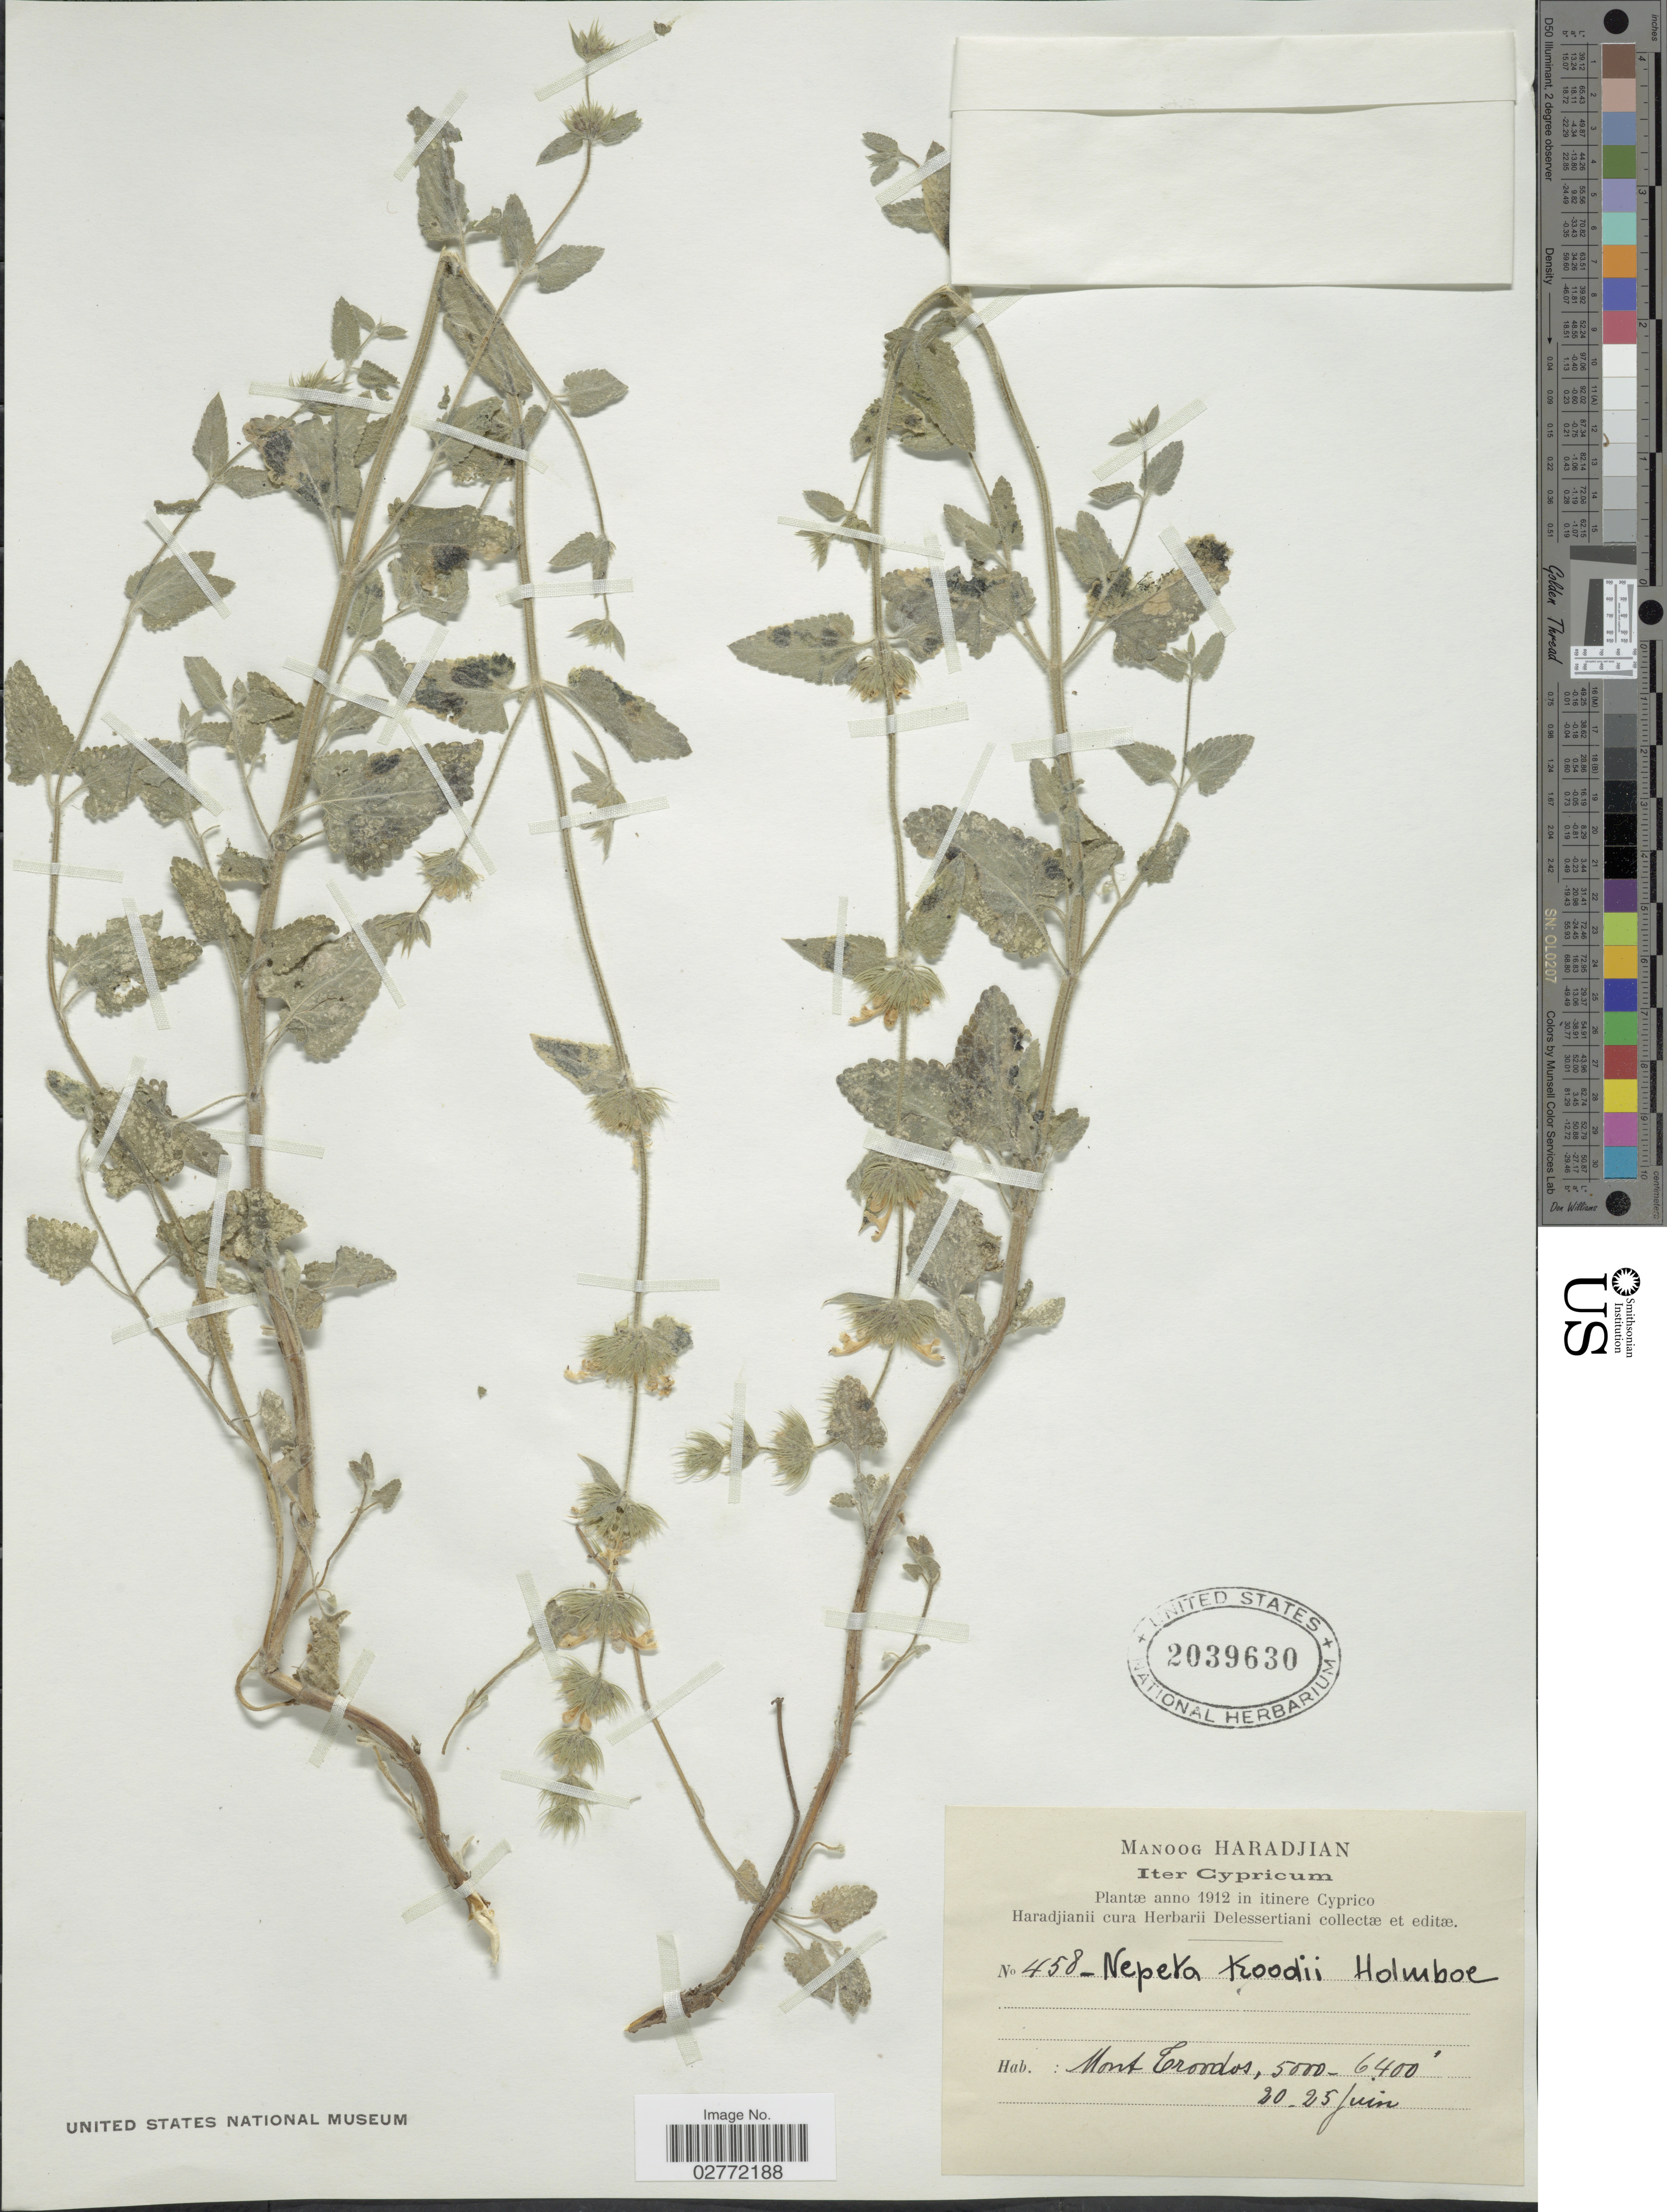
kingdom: Plantae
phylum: Tracheophyta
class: Magnoliopsida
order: Lamiales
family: Lamiaceae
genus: Nepeta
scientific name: Nepeta troodi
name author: Holmboe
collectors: M. Haradjian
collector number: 458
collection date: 1912-06-20/1912-06-25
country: Cyprus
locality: Mont Troondos.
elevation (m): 1524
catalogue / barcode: US 2039630